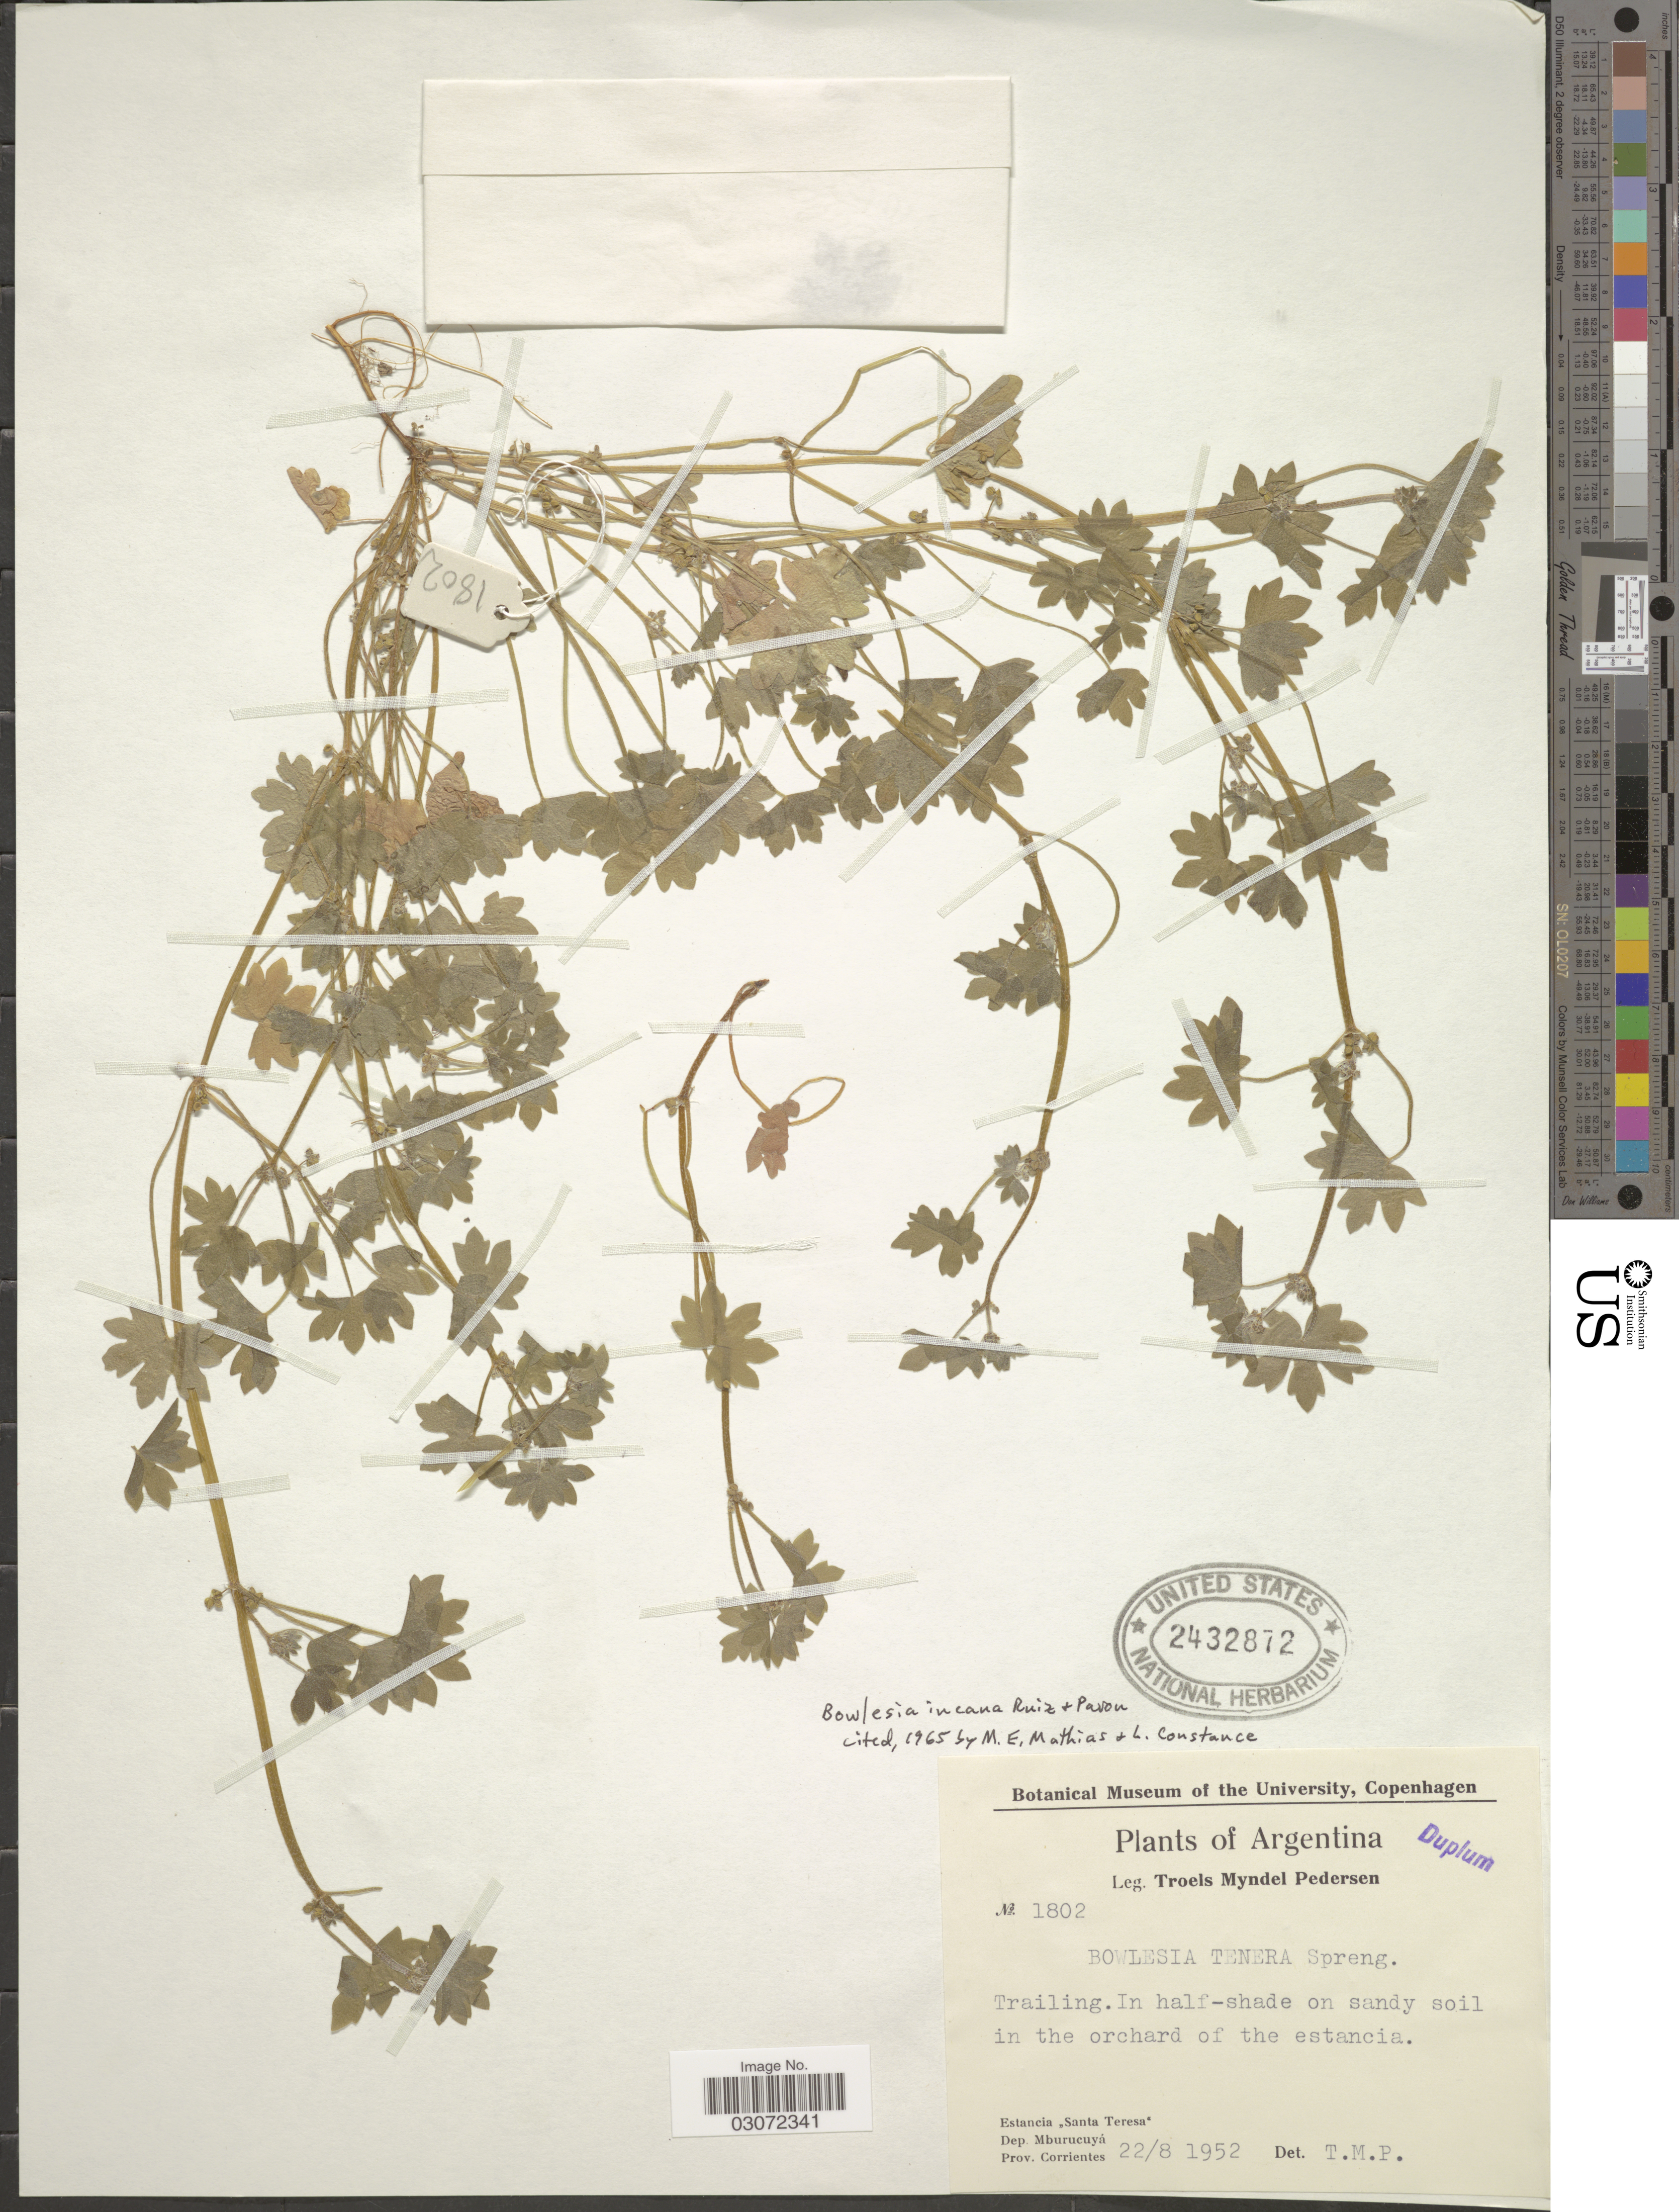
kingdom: Plantae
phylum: Tracheophyta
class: Magnoliopsida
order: Apiales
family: Apiaceae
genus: Bowlesia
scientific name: Bowlesia incana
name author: Ruiz & Pav.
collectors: T. Pederson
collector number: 1802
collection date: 1952-08-22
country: Argentina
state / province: Corrientes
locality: In the orchard of the estancia. Estancia "Santa Teresa". Dep. Mburucuyá.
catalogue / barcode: US 2432872